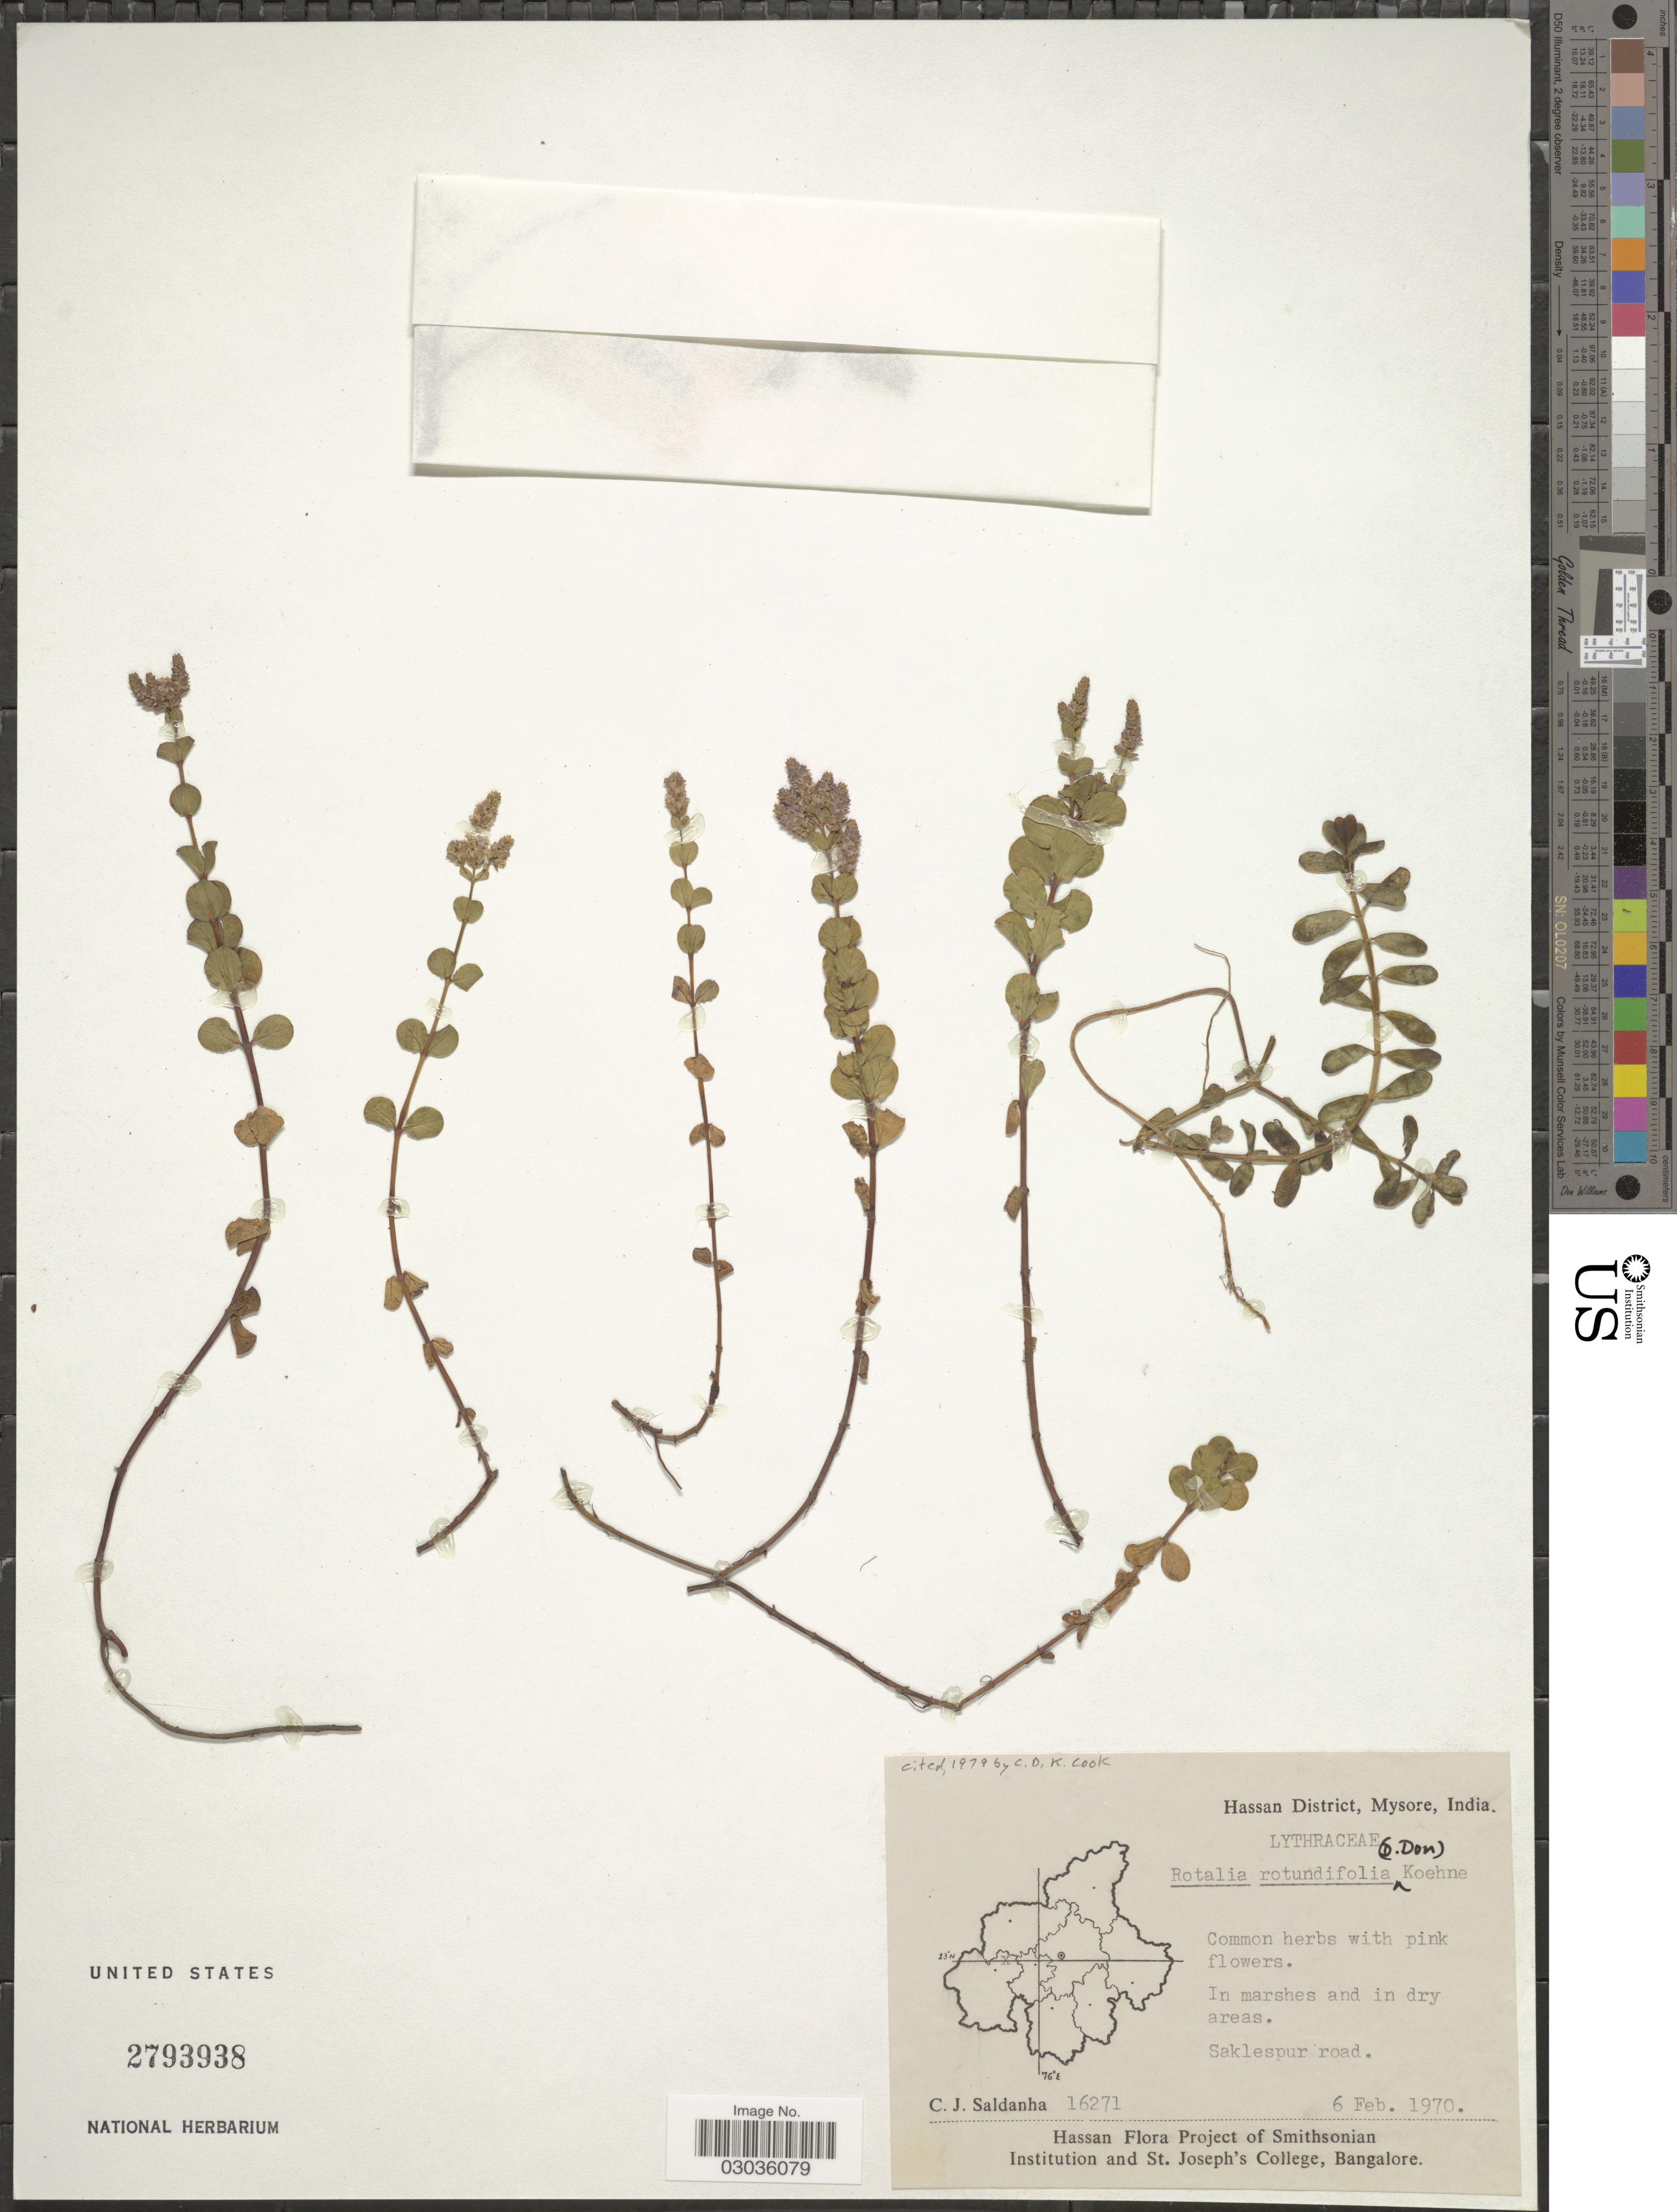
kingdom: Plantae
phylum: Tracheophyta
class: Magnoliopsida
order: Myrtales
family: Lythraceae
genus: Rotala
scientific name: Rotala rotundifolia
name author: (Buch.-Ham. & Roxb.) Koehne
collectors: C. J. Saldanha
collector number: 16271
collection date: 1970-02-06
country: India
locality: Hassan District, Mysore, Saklespur road.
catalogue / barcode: US 2793938